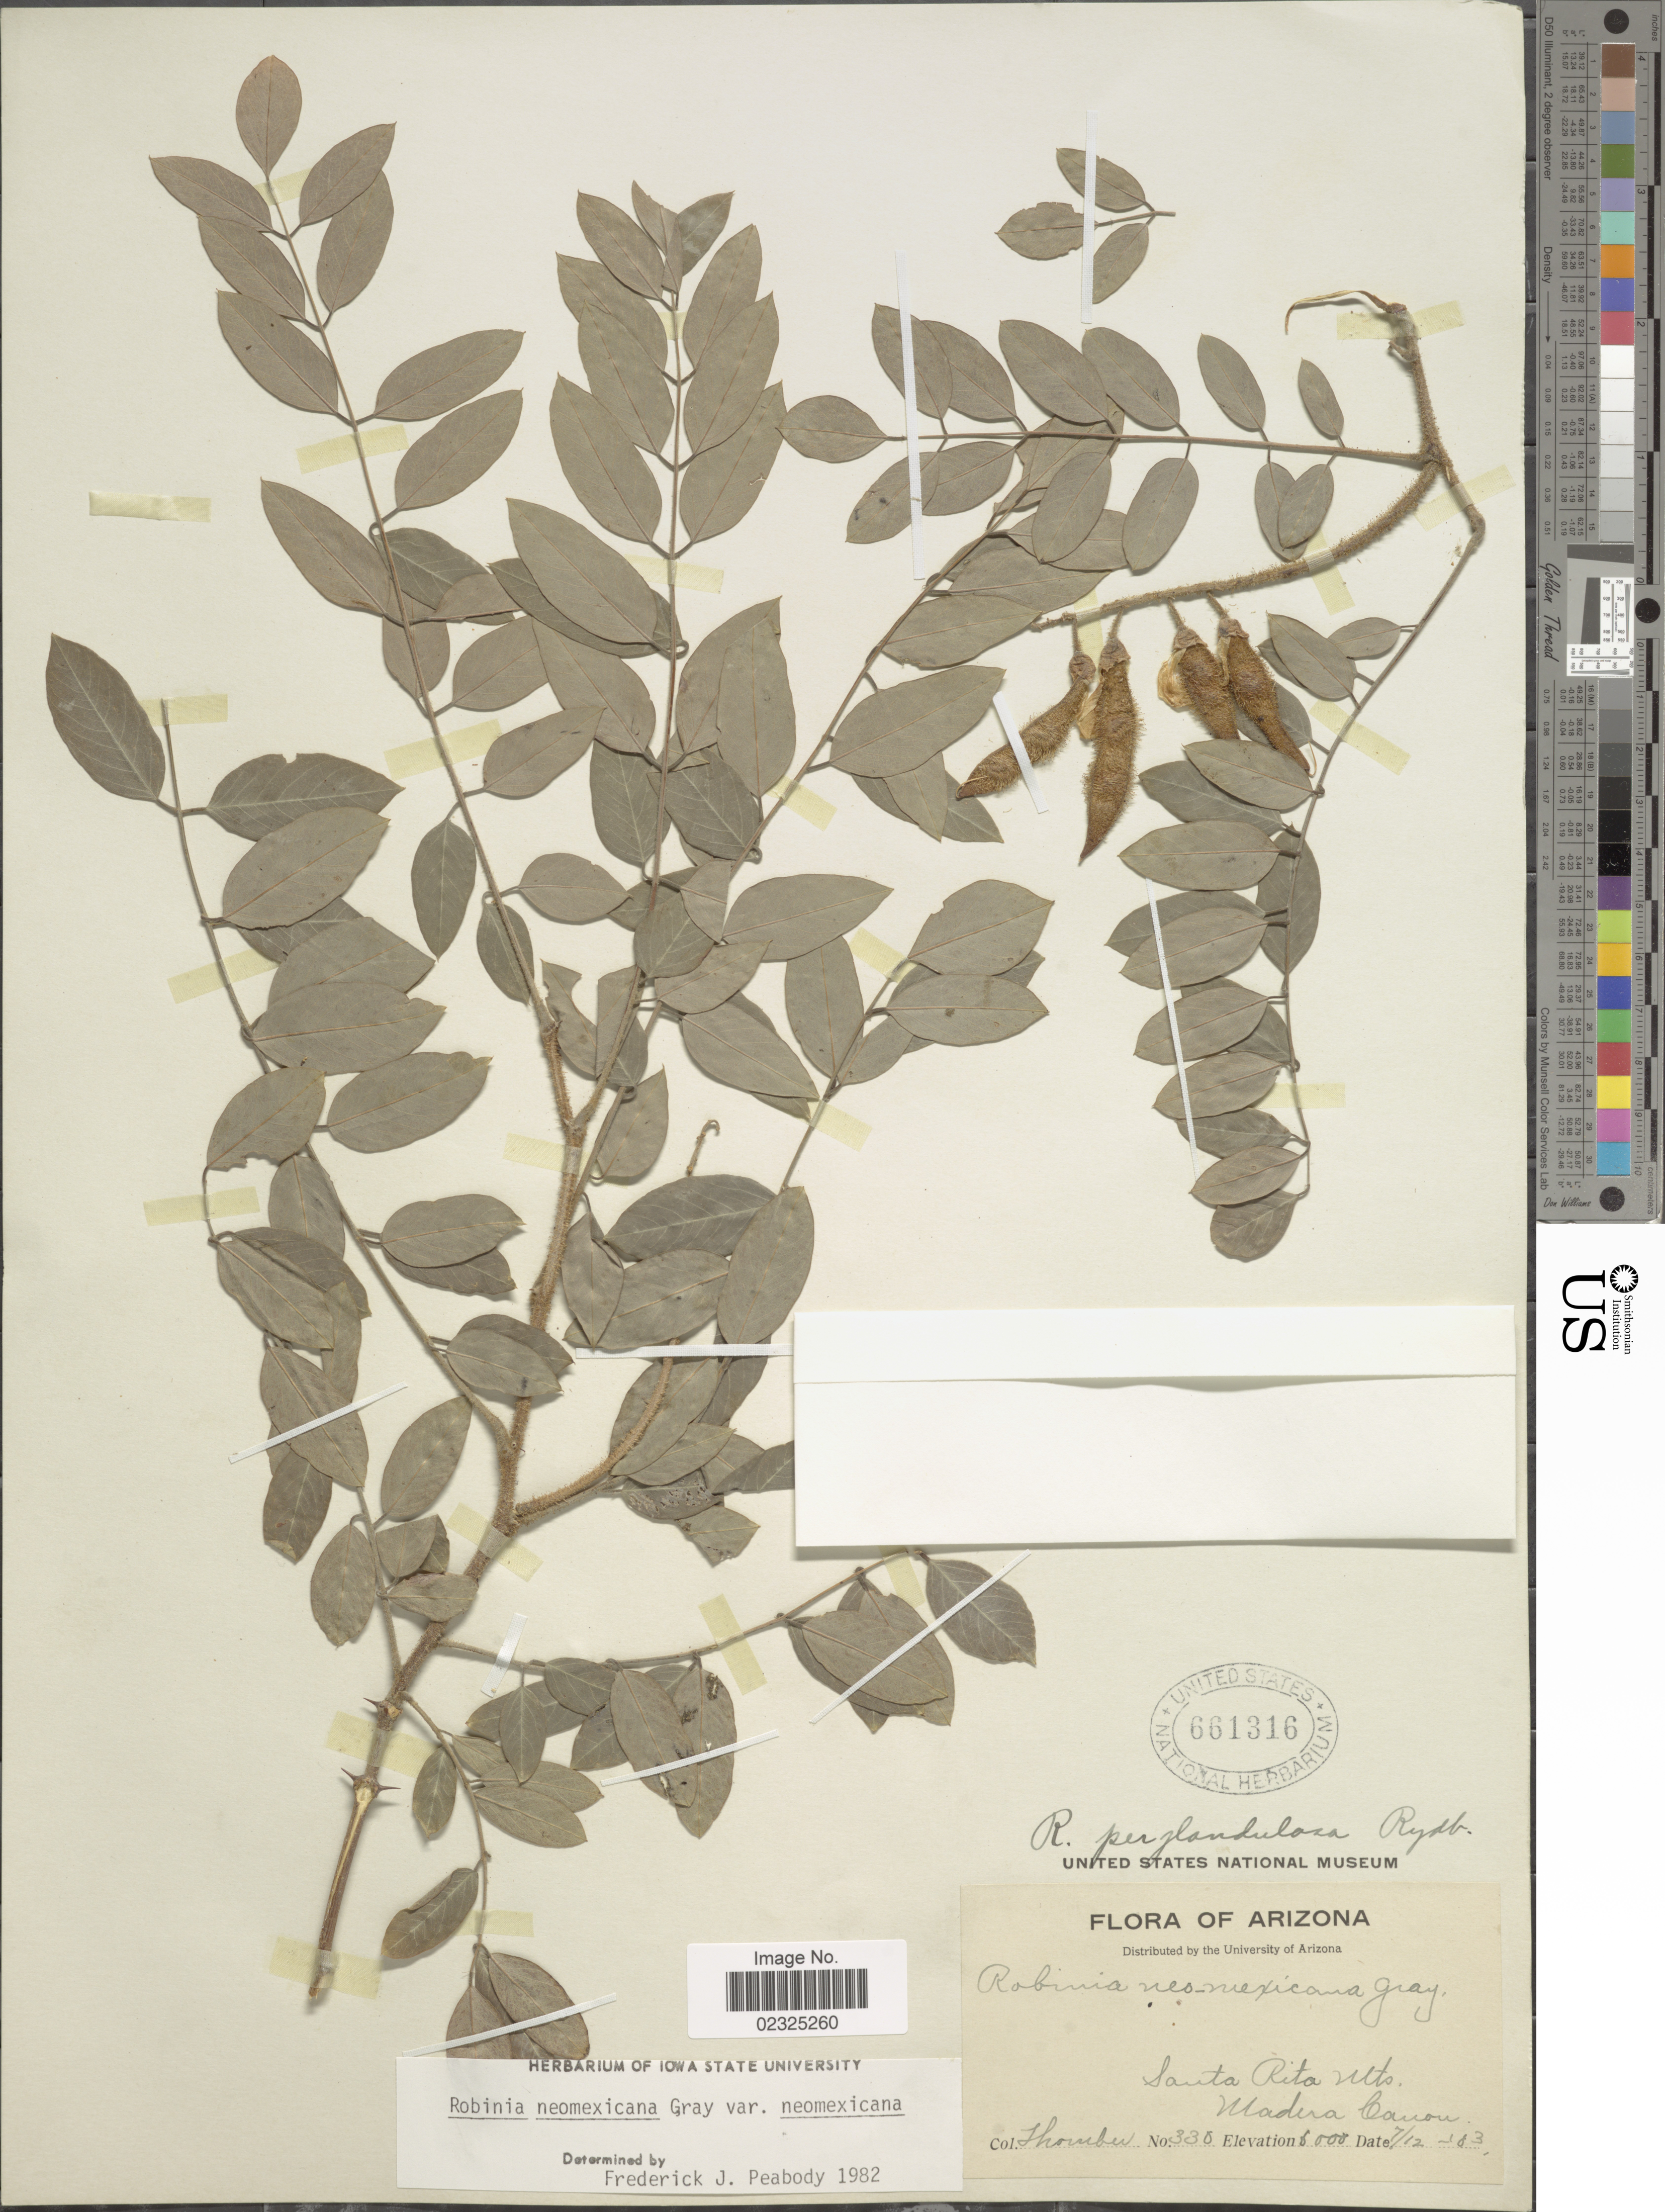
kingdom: Plantae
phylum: Tracheophyta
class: Magnoliopsida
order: Fabales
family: Fabaceae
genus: Robinia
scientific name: Robinia luxurians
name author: (Dieck) Rydb.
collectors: J. Thornber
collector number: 330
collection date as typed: Transcribed d/m/y: 12/7/83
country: United States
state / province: Arizona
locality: Santa Rita Mts., Madera Canon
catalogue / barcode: US 661316